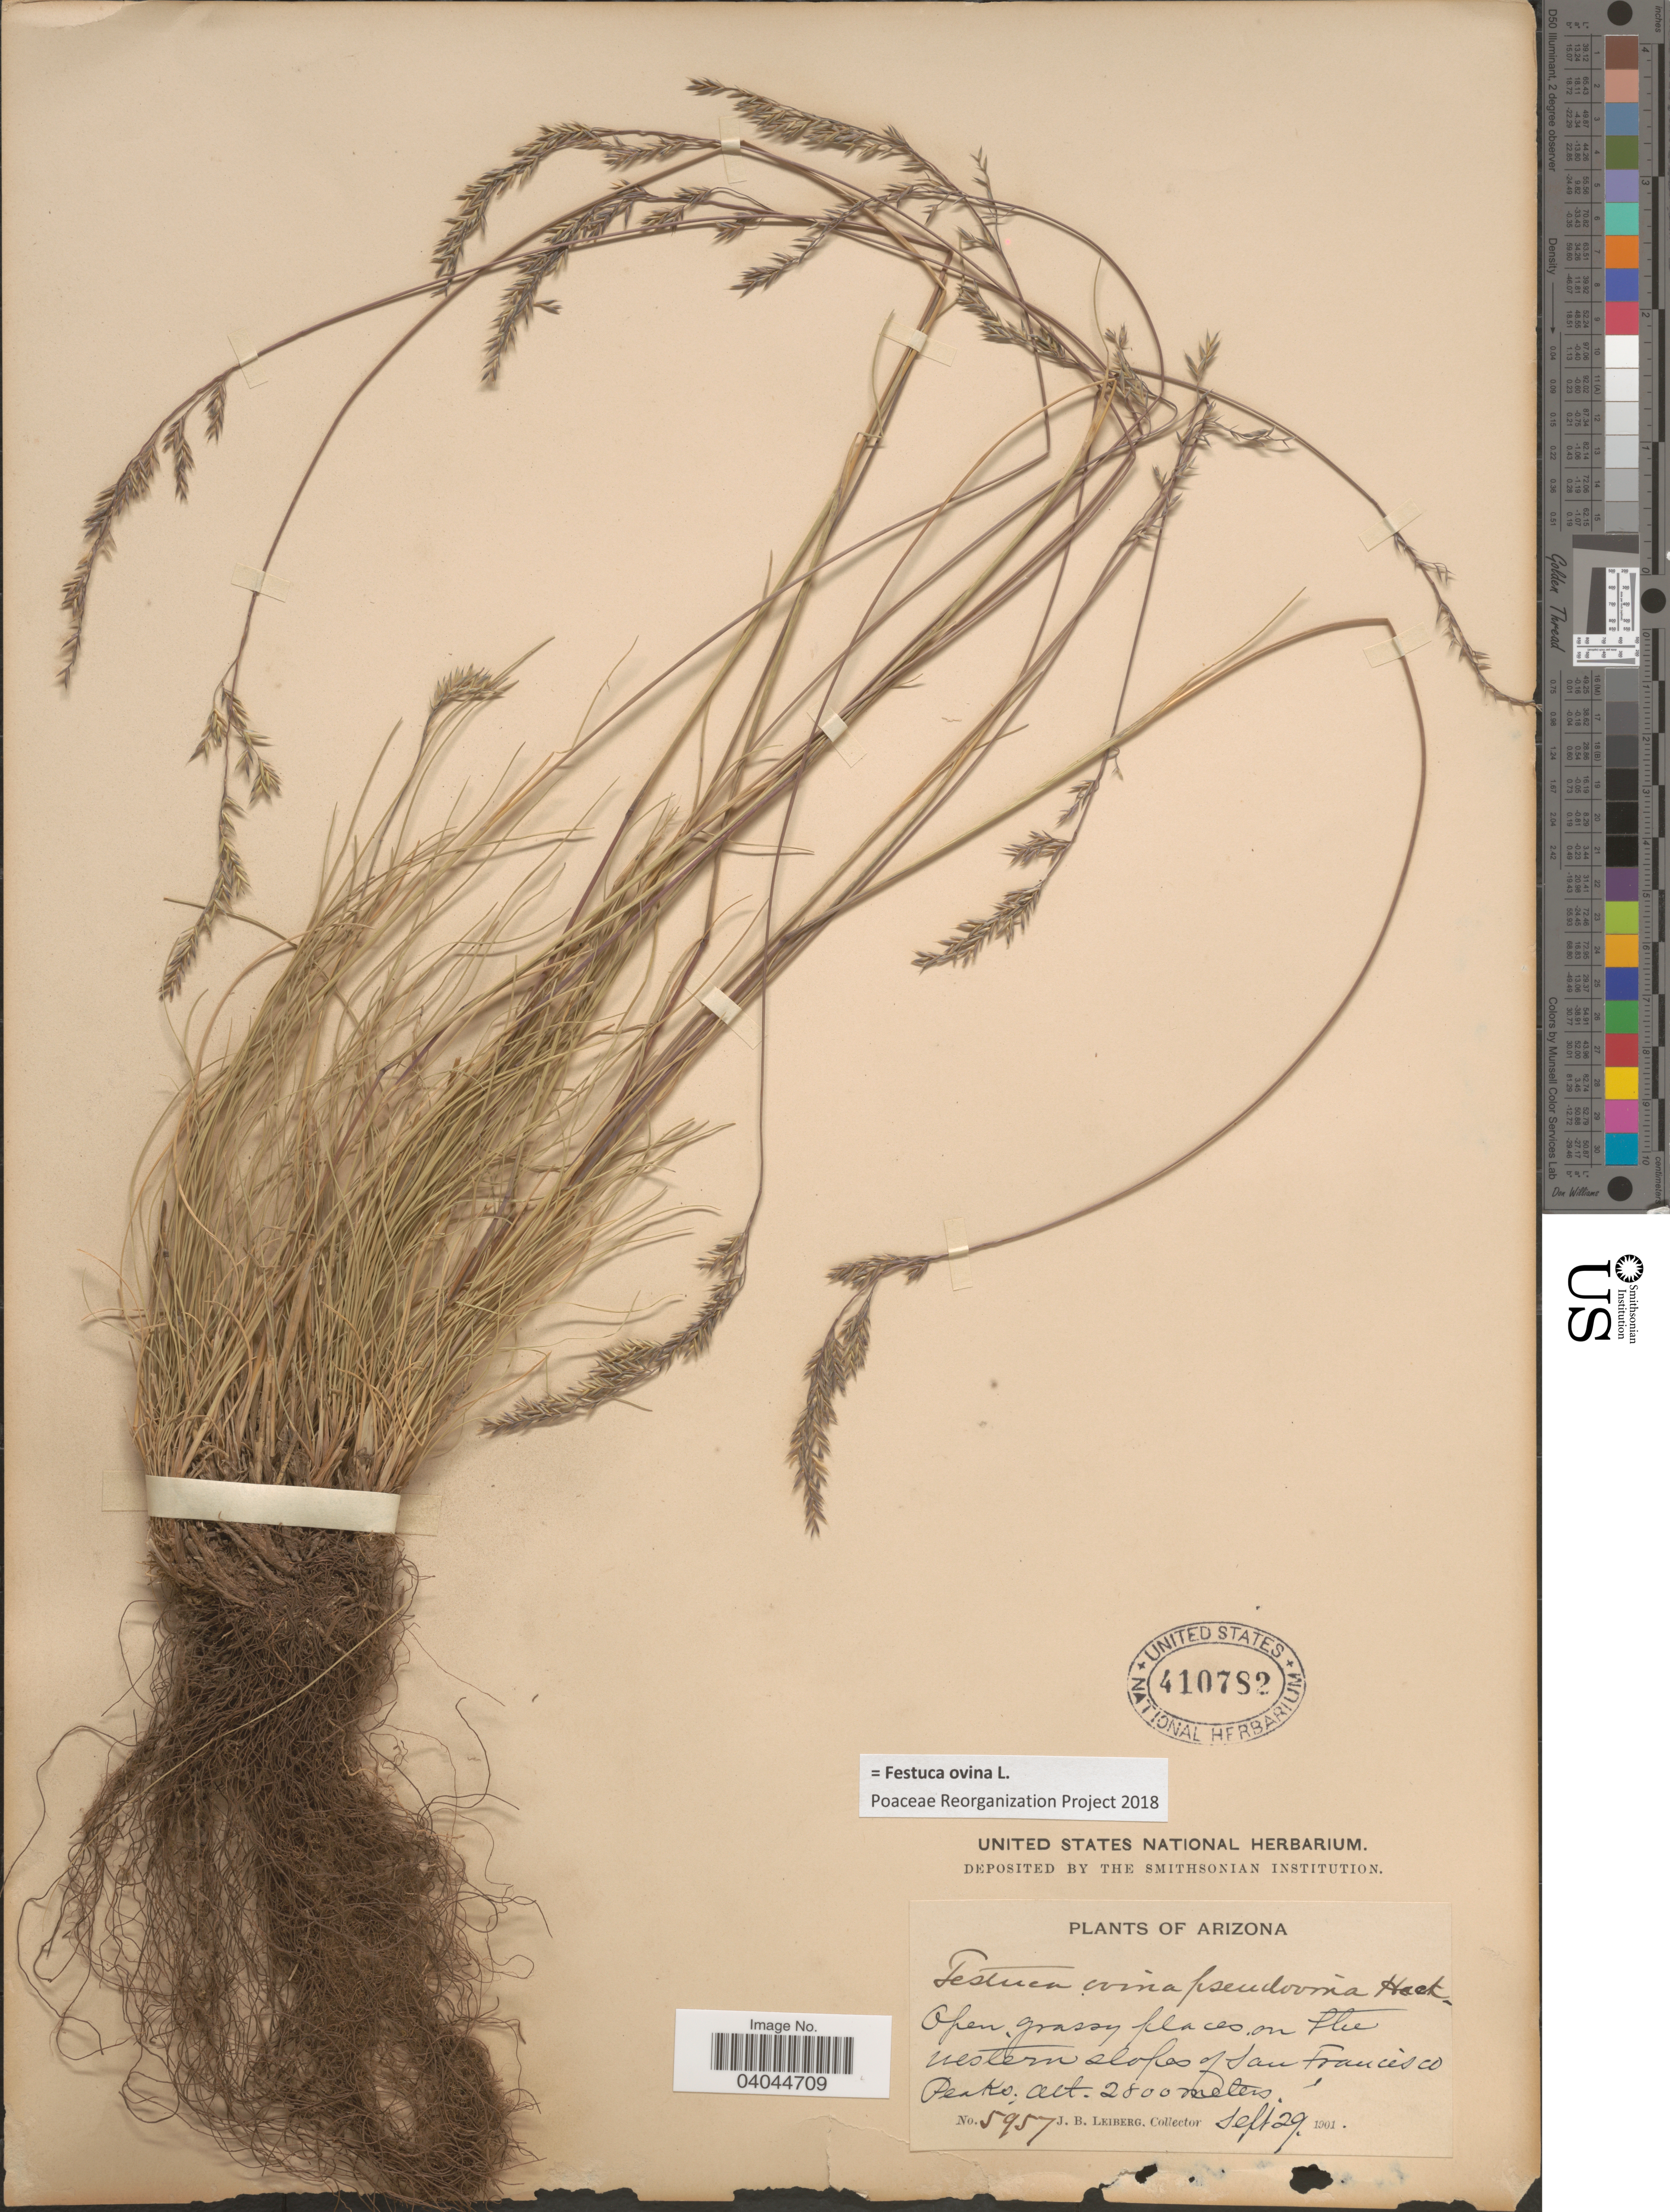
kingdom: Plantae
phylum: Tracheophyta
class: Liliopsida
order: Poales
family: Poaceae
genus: Festuca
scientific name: Festuca ovina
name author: L.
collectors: J. B. Leiberg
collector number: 5957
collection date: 1901-09-29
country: United States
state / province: Arizona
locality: Open grassy places on the western slopes of San Francisco Peaks.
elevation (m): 2800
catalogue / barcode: US 410782